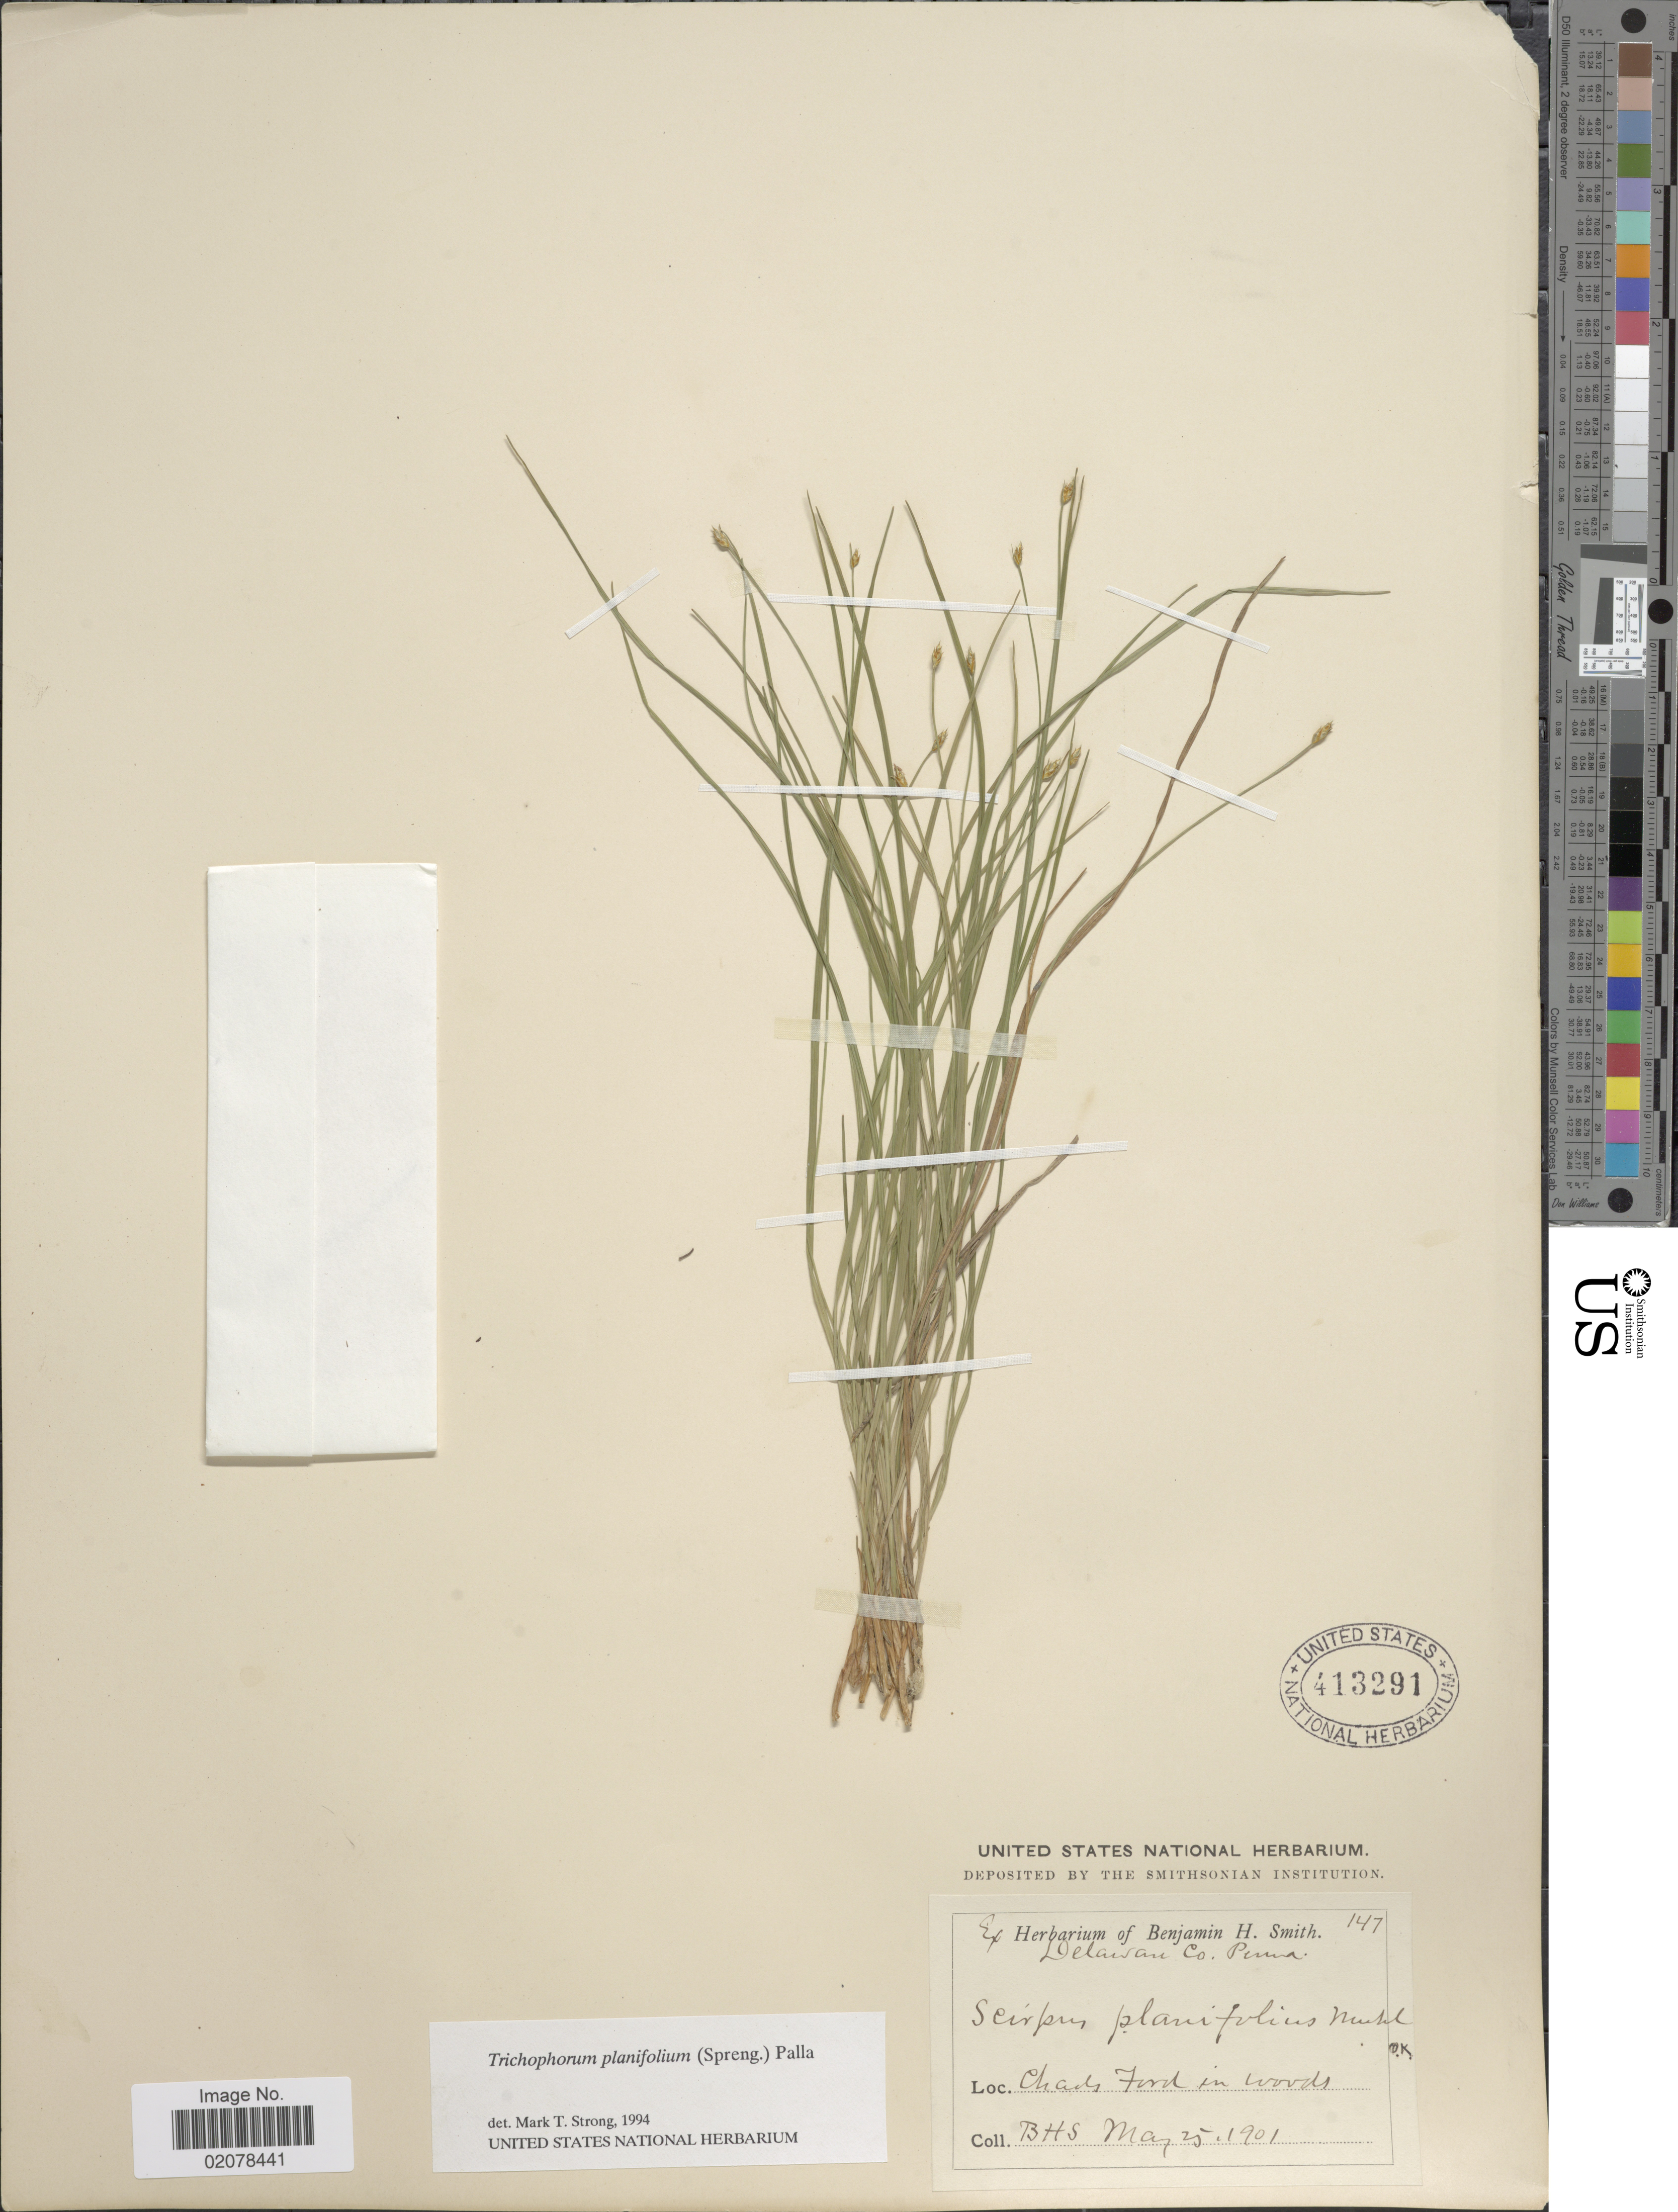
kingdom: Plantae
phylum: Tracheophyta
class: Liliopsida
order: Poales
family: Cyperaceae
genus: Trichophorum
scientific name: Trichophorum planifolium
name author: (Spreng.) Palla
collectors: B. H. Smith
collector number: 147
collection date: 1901-05-25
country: United States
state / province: Pennsylvania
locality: Delaware Co., Chas Ford in woods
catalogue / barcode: US 413291